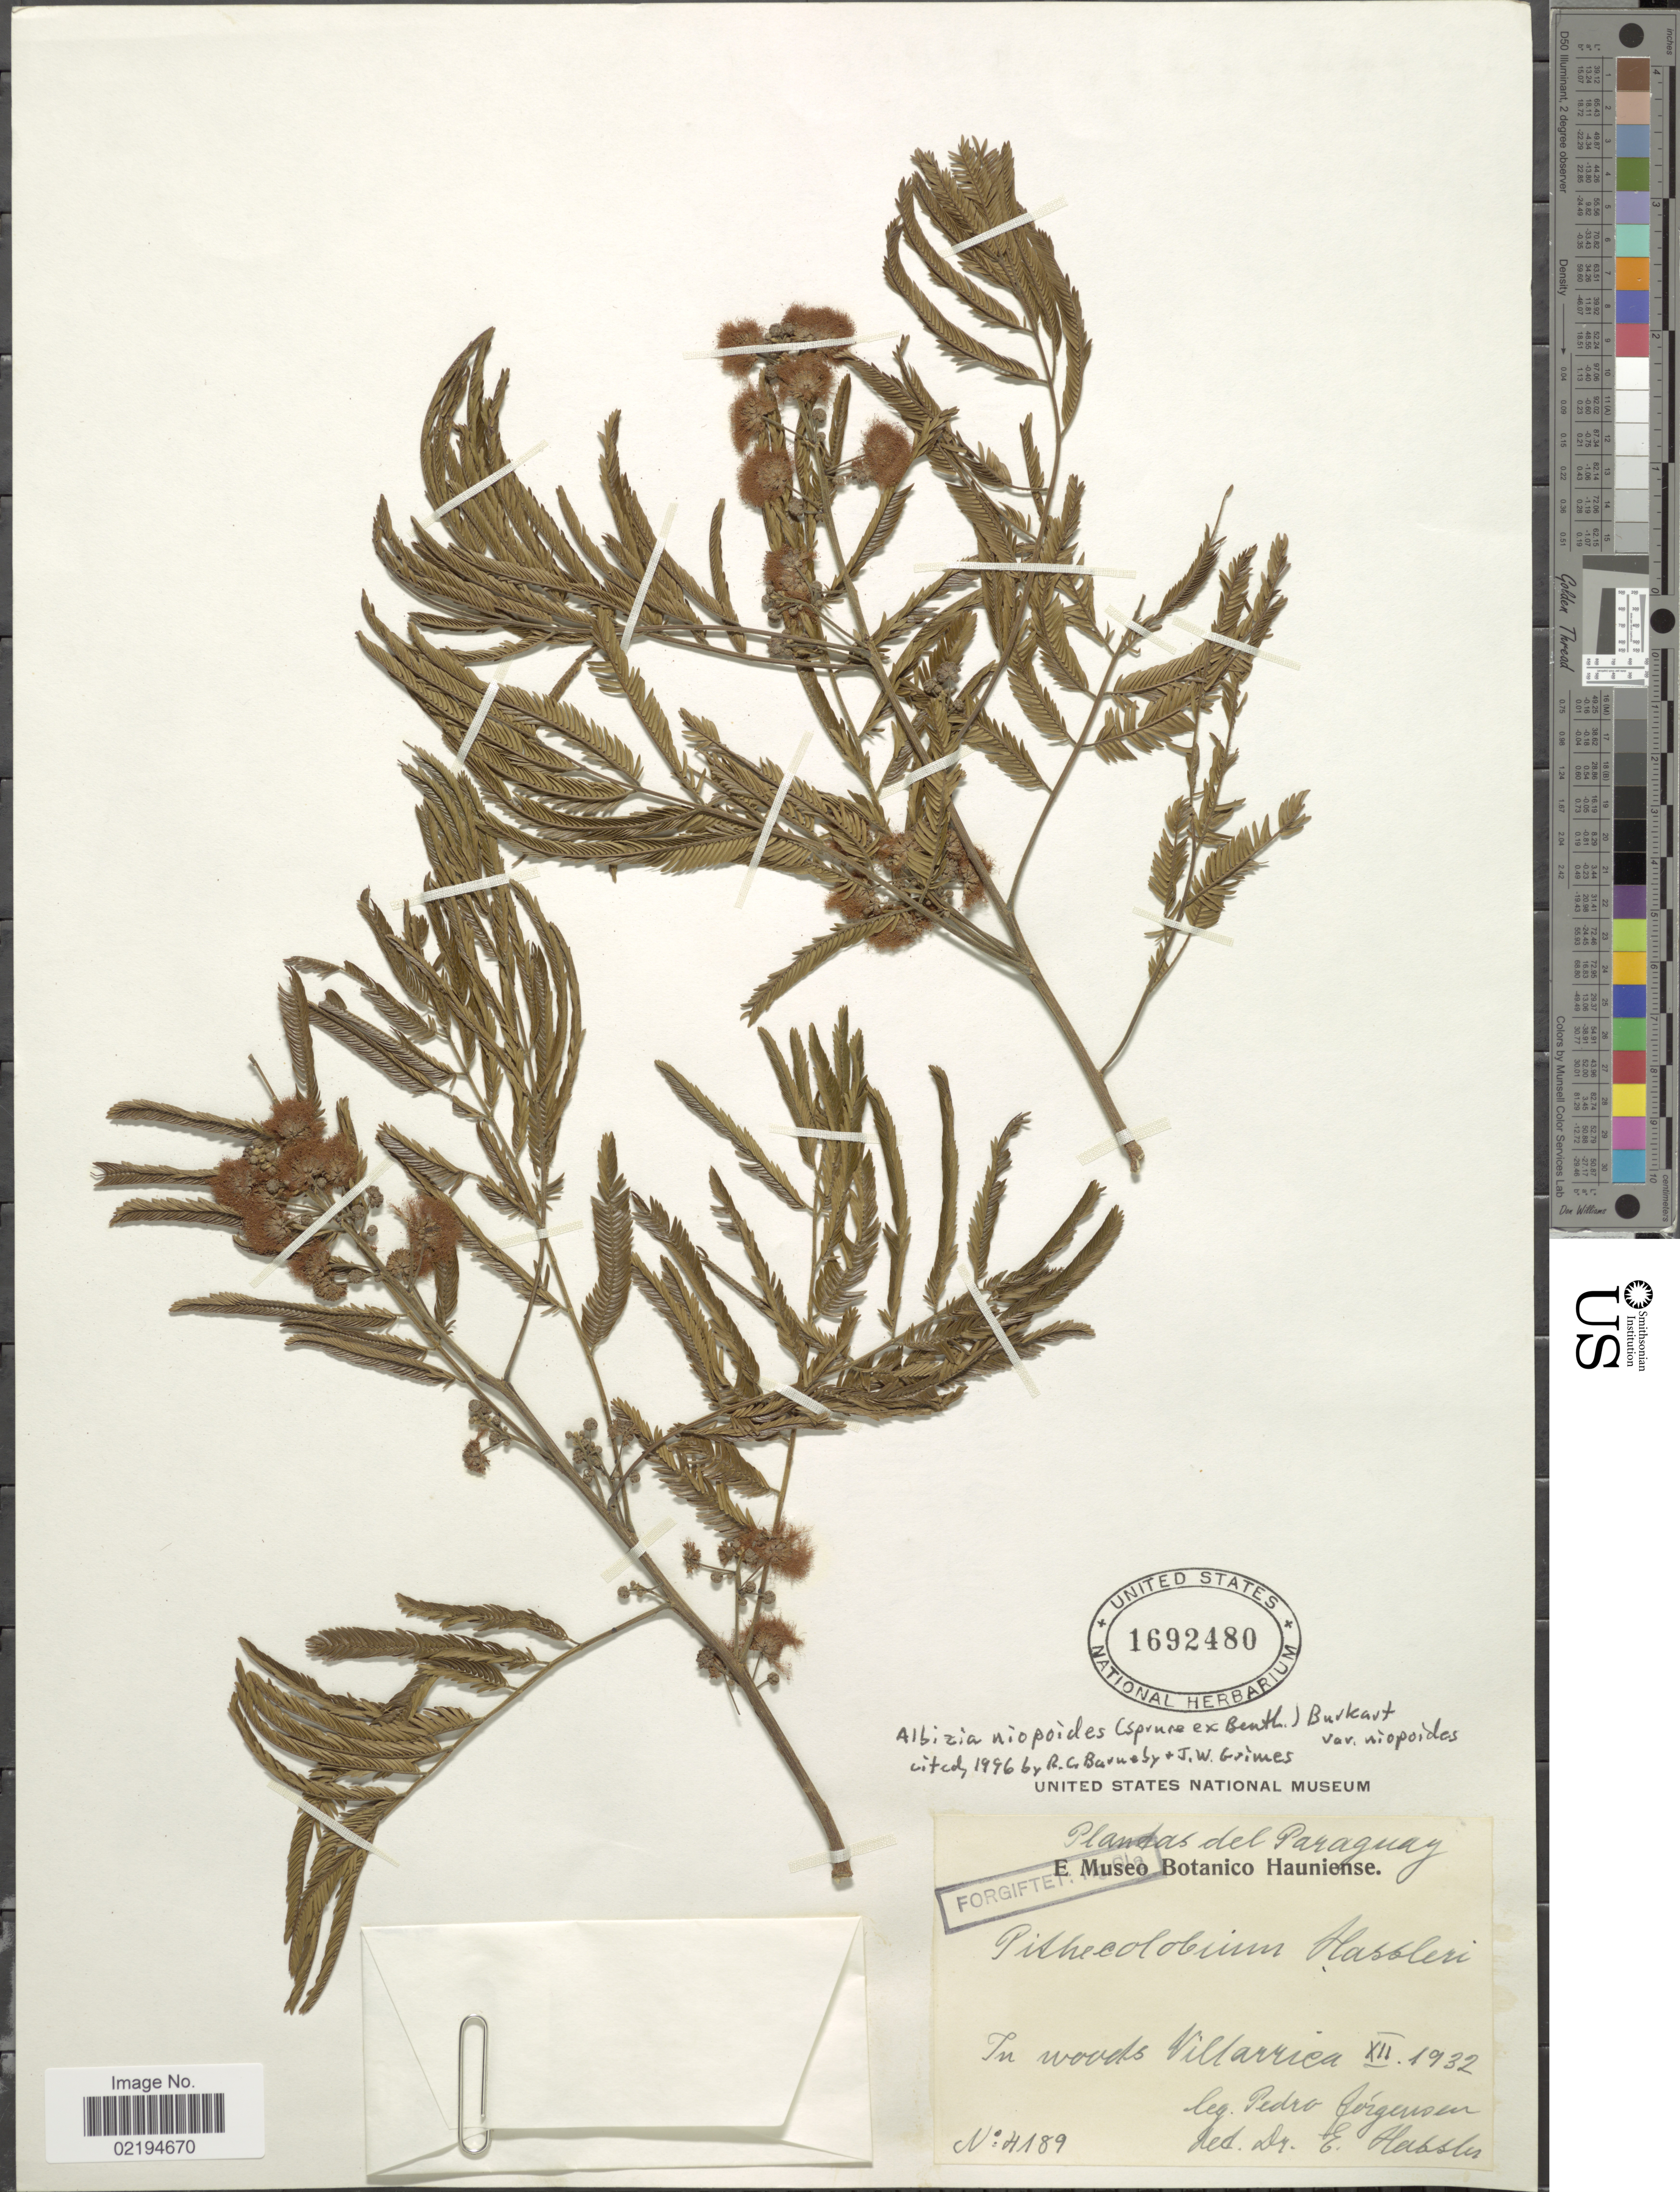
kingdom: Plantae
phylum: Tracheophyta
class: Magnoliopsida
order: Fabales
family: Fabaceae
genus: Pseudalbizzia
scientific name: Pseudalbizzia niopoides var. niopoides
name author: (Spruce ex Benth.) Koenen & Duno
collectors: P. Jörgensen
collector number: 4189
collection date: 1932-12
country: Paraguay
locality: In woods Villarrica.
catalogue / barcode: US 1692480